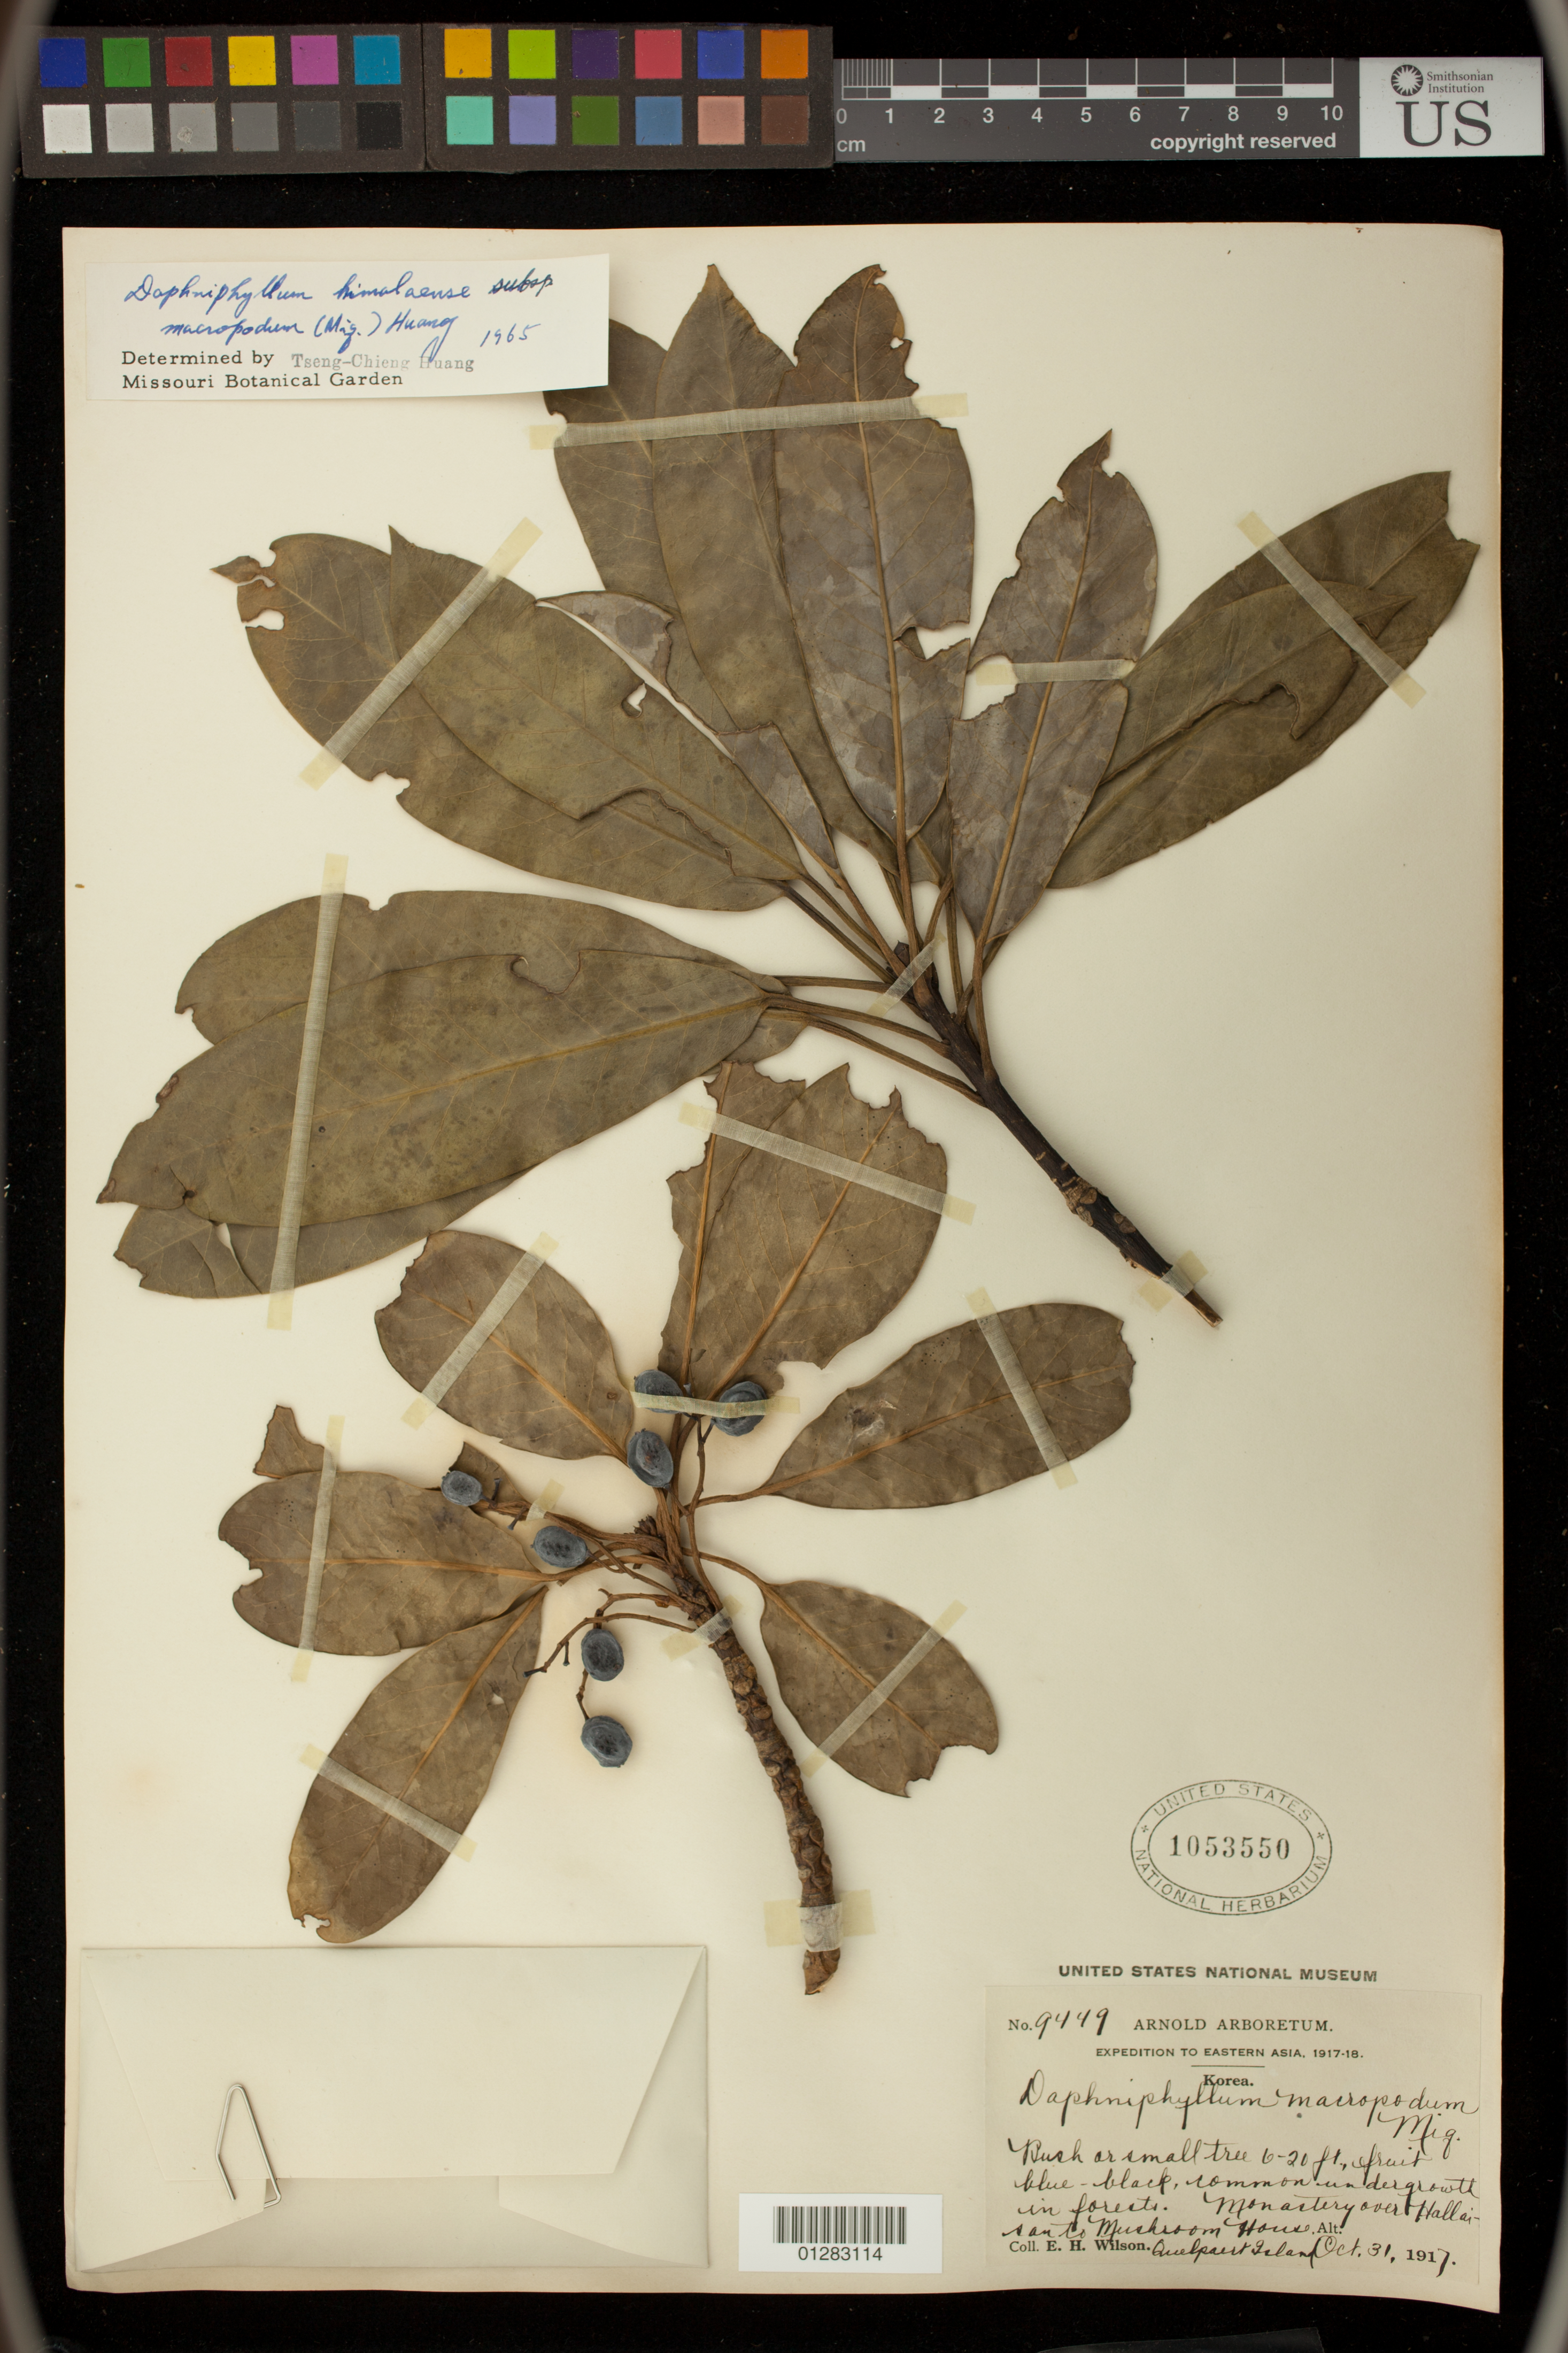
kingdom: Plantae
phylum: Tracheophyta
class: Magnoliopsida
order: Saxifragales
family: Daphniphyllaceae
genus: Daphniphyllum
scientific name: Daphniphyllum himalayense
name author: (Benth.) Müll. Arg.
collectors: E. H. Wilson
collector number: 9449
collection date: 1917-10-31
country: South Korea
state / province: Jeju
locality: Monastery over Hallaisan to Mushroom House. Quelpaest Island [Jeju Island]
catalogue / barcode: US 1053550